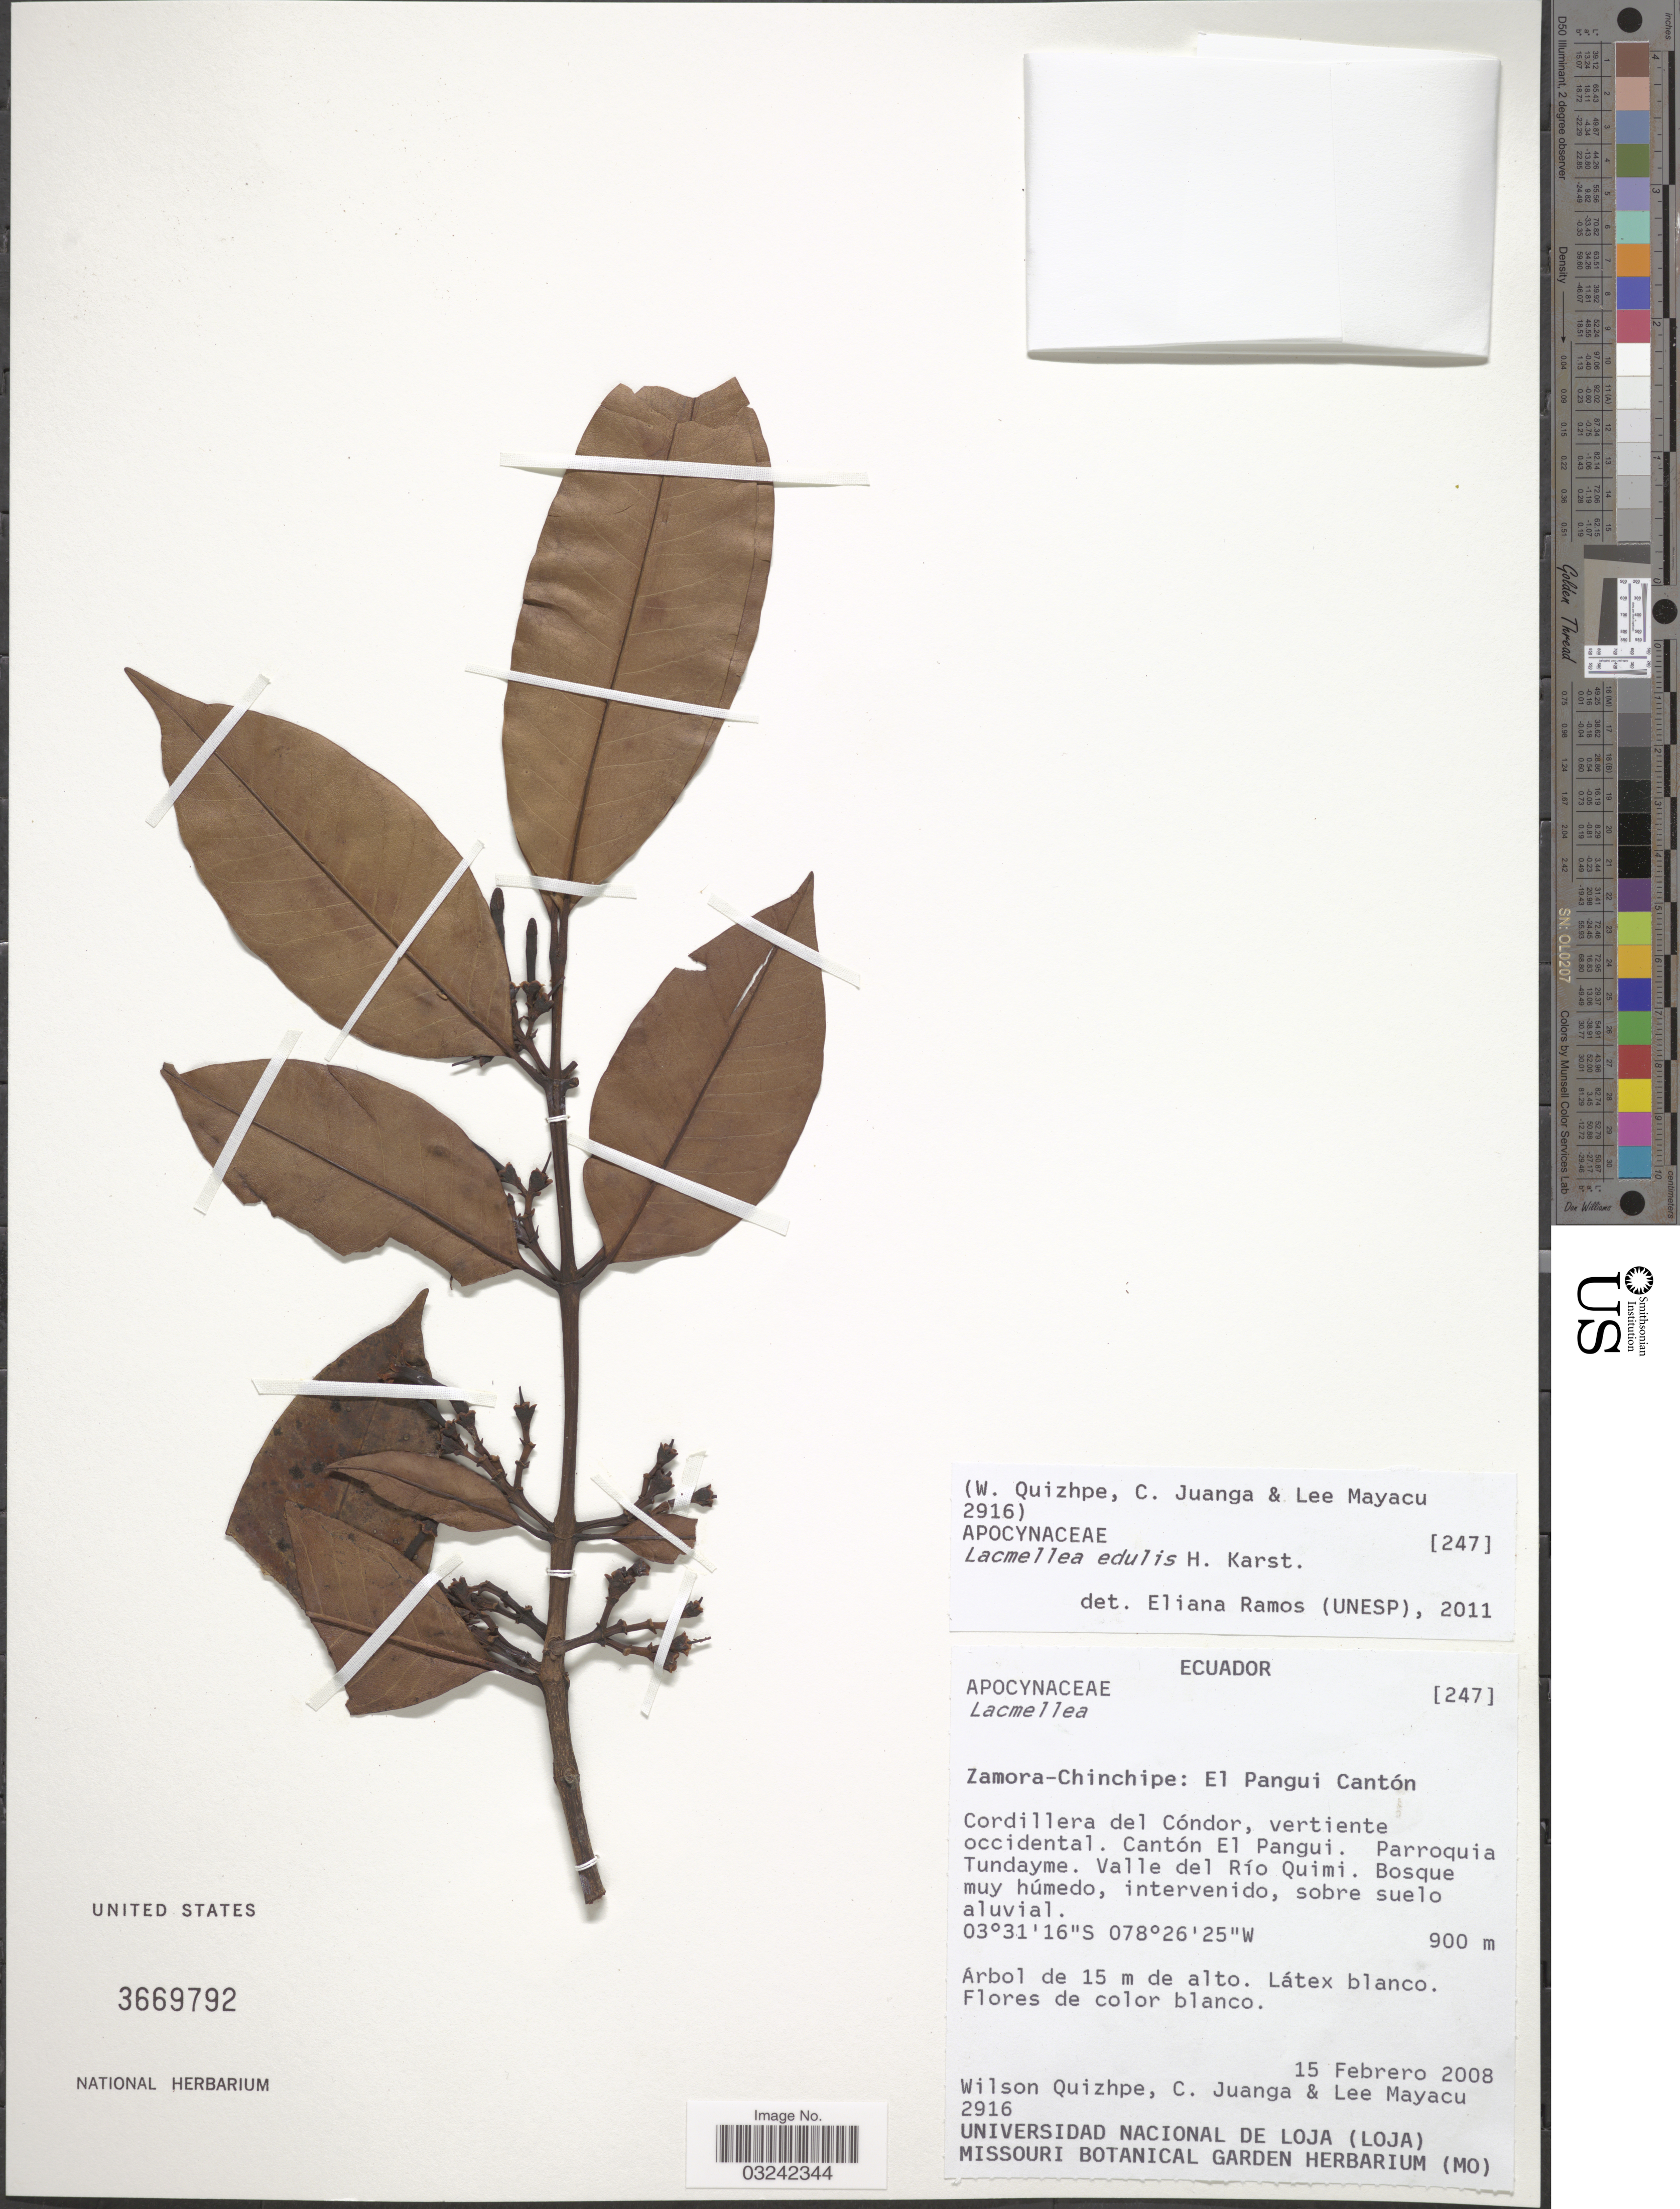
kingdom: Plantae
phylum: Tracheophyta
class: Magnoliopsida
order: Gentianales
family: Apocynaceae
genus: Lacmellea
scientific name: Lacmellea edulis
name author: H. Karst.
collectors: W. Quizhpe, C. Juanga & Mayacu Lee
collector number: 2916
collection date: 2008-02-15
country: Ecuador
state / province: Zamora-Chinchipe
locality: El Pangui Cantón. Cordillera del Cóndor, vertiente occidental. Cantón El Pangui. Parroquia Tundayme. Valle del Río Quimi.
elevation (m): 900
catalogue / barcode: US 3669792